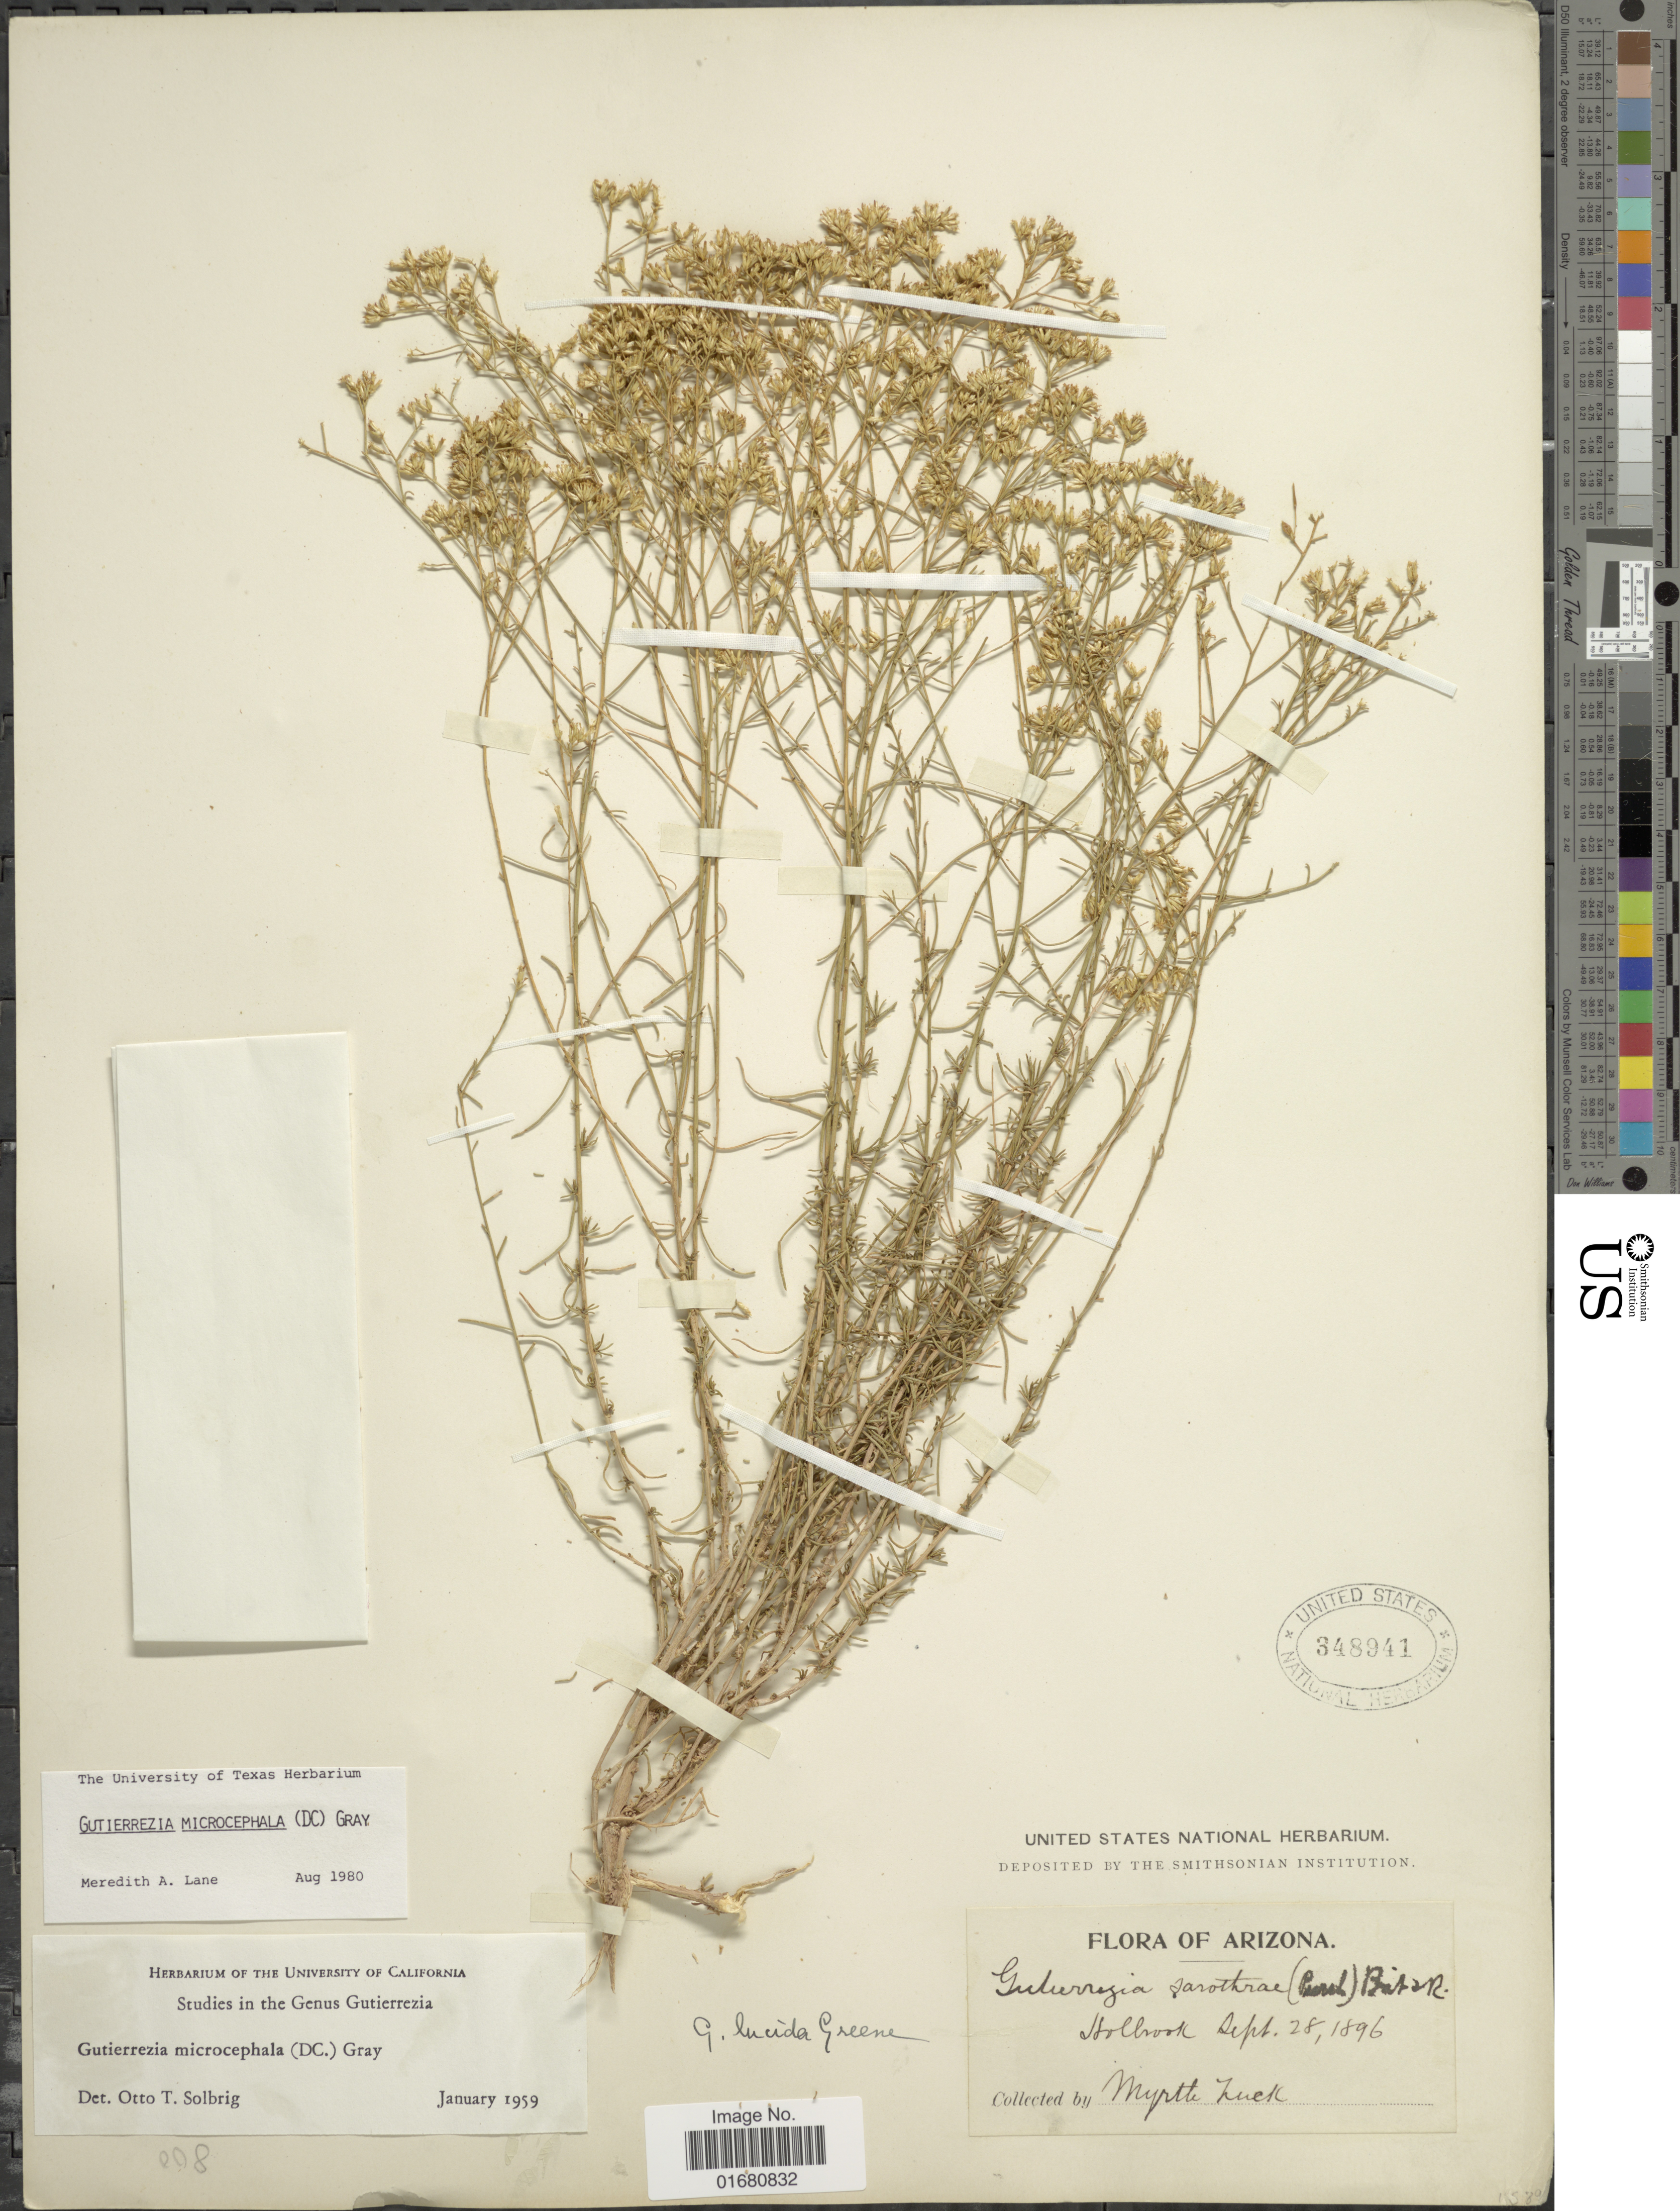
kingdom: Plantae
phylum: Tracheophyta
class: Magnoliopsida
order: Asterales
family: Asteraceae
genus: Gutierrezia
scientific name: Gutierrezia microcephala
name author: (DC.) A. Gray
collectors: M. Zuck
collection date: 1896-09-28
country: United States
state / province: Arizona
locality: Holbrook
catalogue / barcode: US 348941